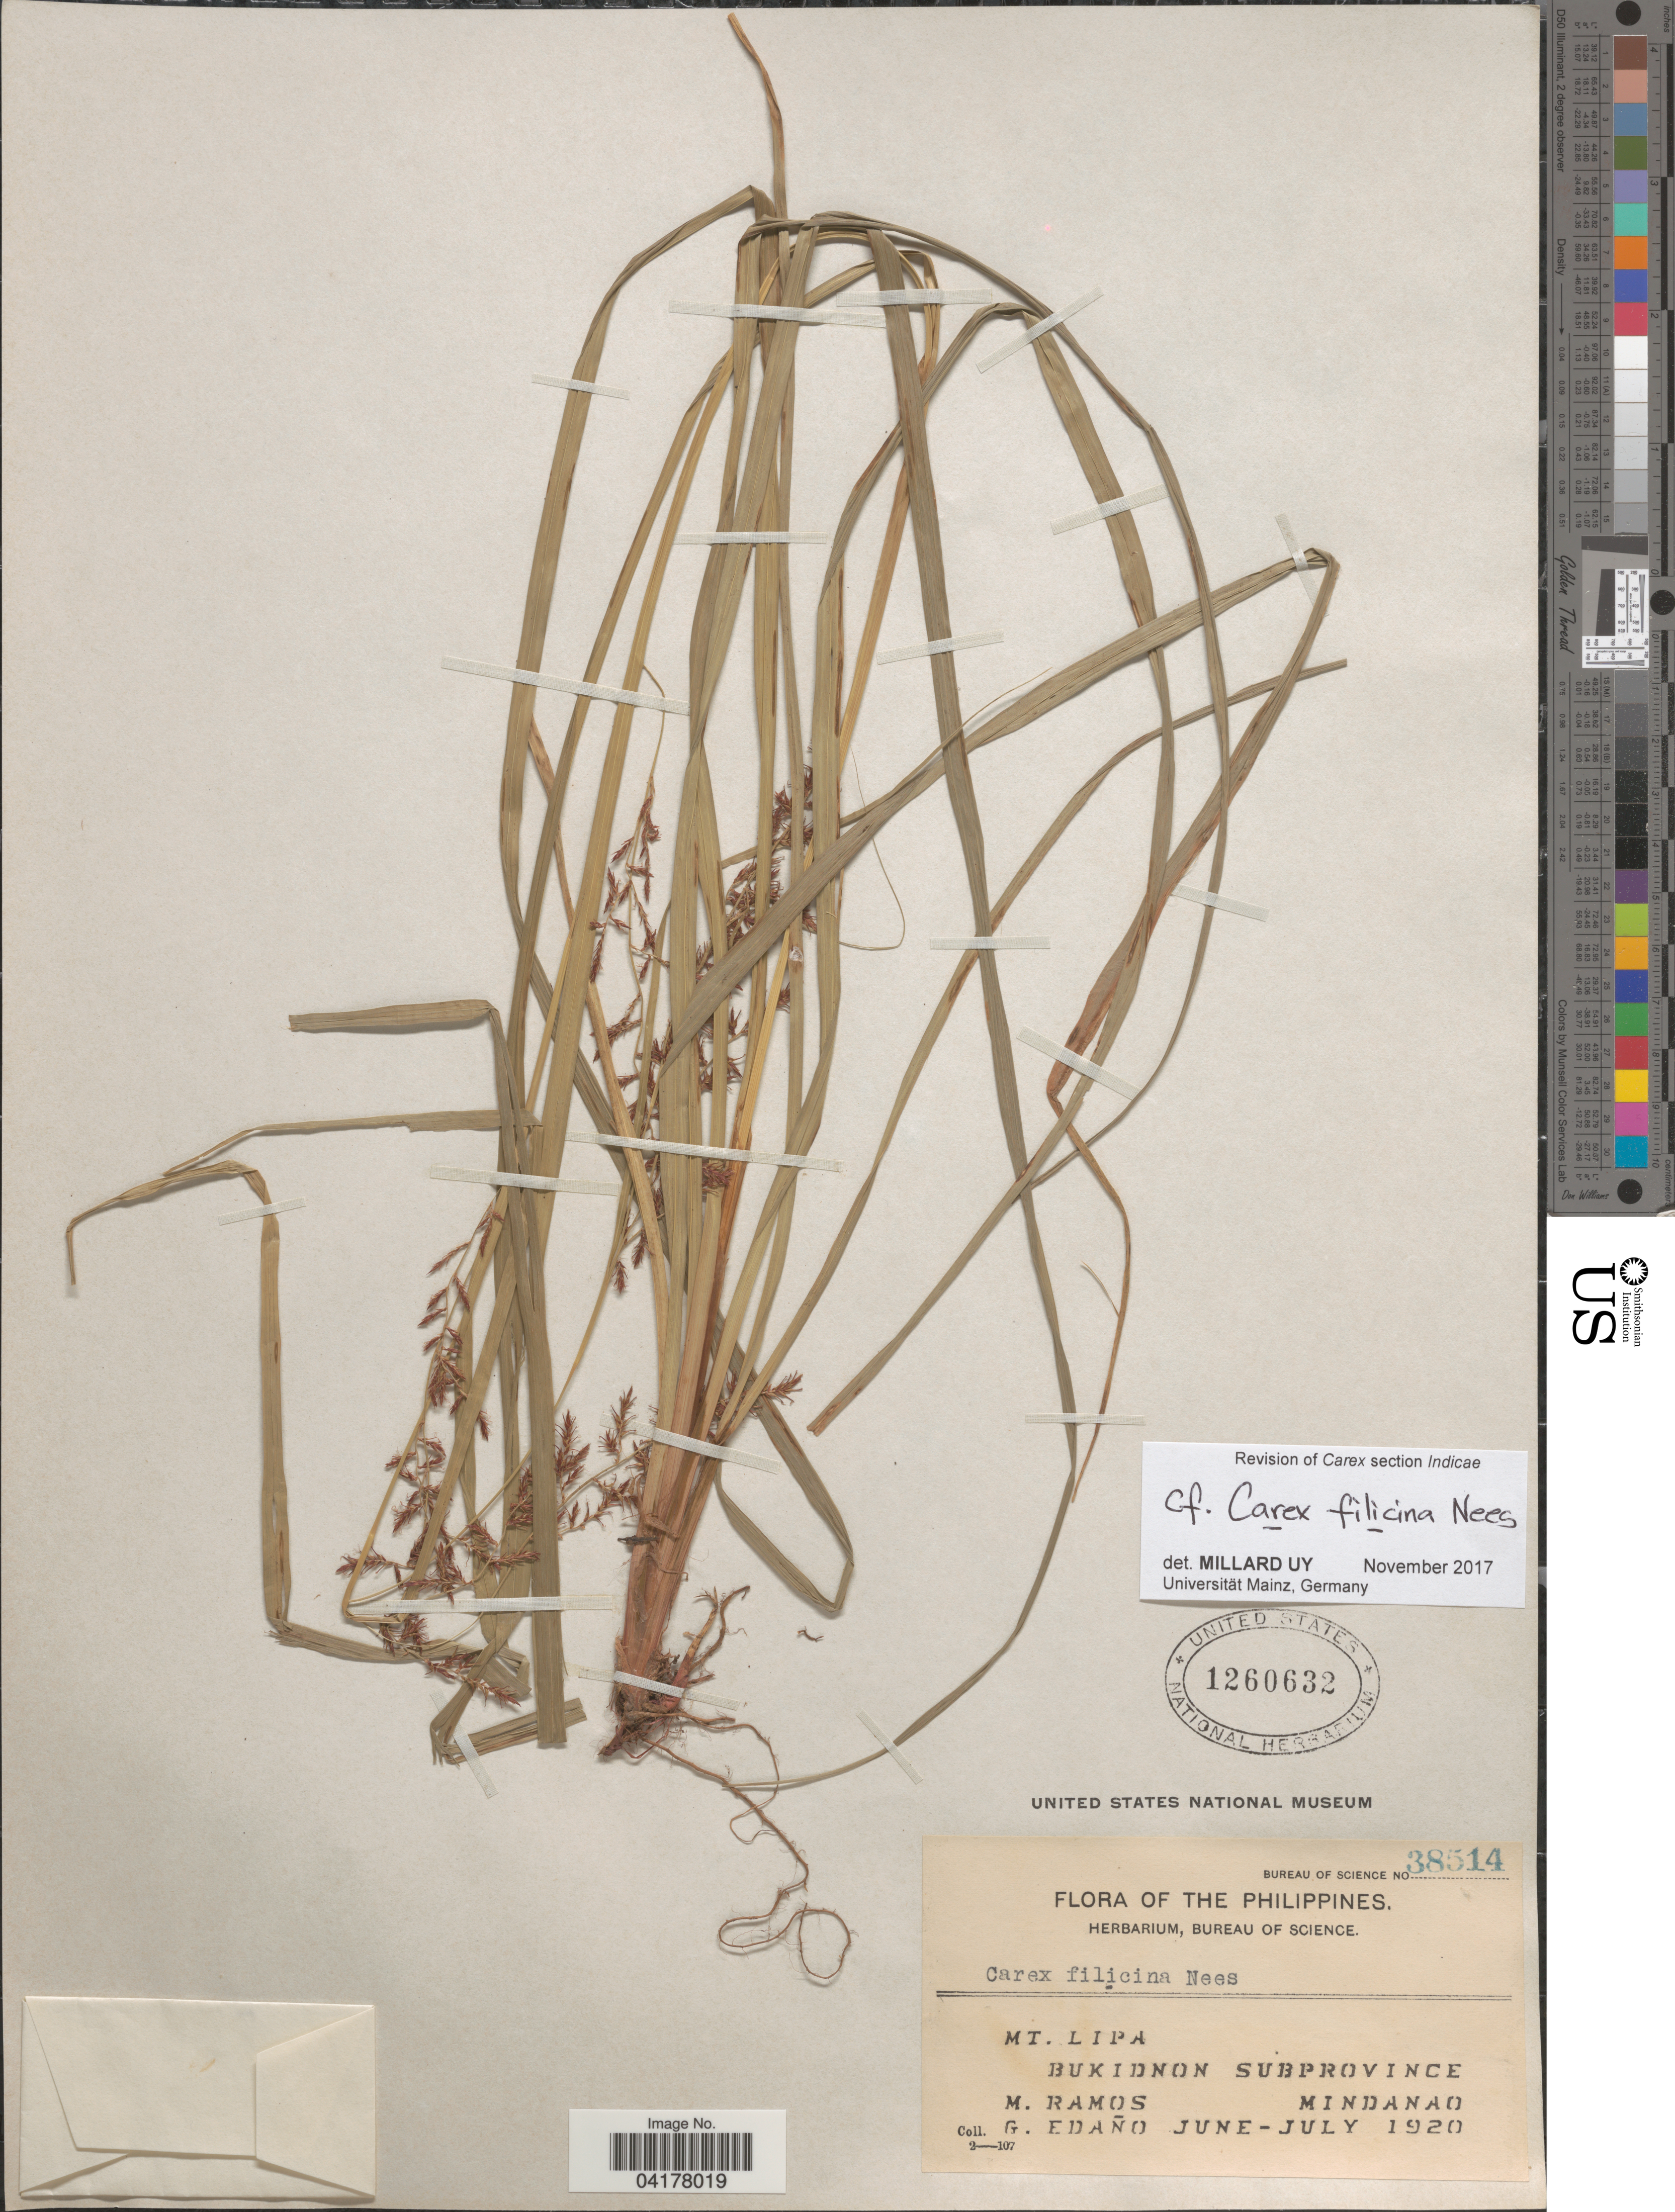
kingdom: Plantae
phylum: Tracheophyta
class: Liliopsida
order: Poales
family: Cyperaceae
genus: Carex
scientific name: Carex filicina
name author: Nees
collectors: M. Ramos & G. Edaño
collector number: Bureau of Science 38514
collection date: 1920-06/1920-07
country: Philippines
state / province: Northern Mindanao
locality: Mt. Lipa. Bukidnon Subprovince. Mindanao.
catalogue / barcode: US 1260632